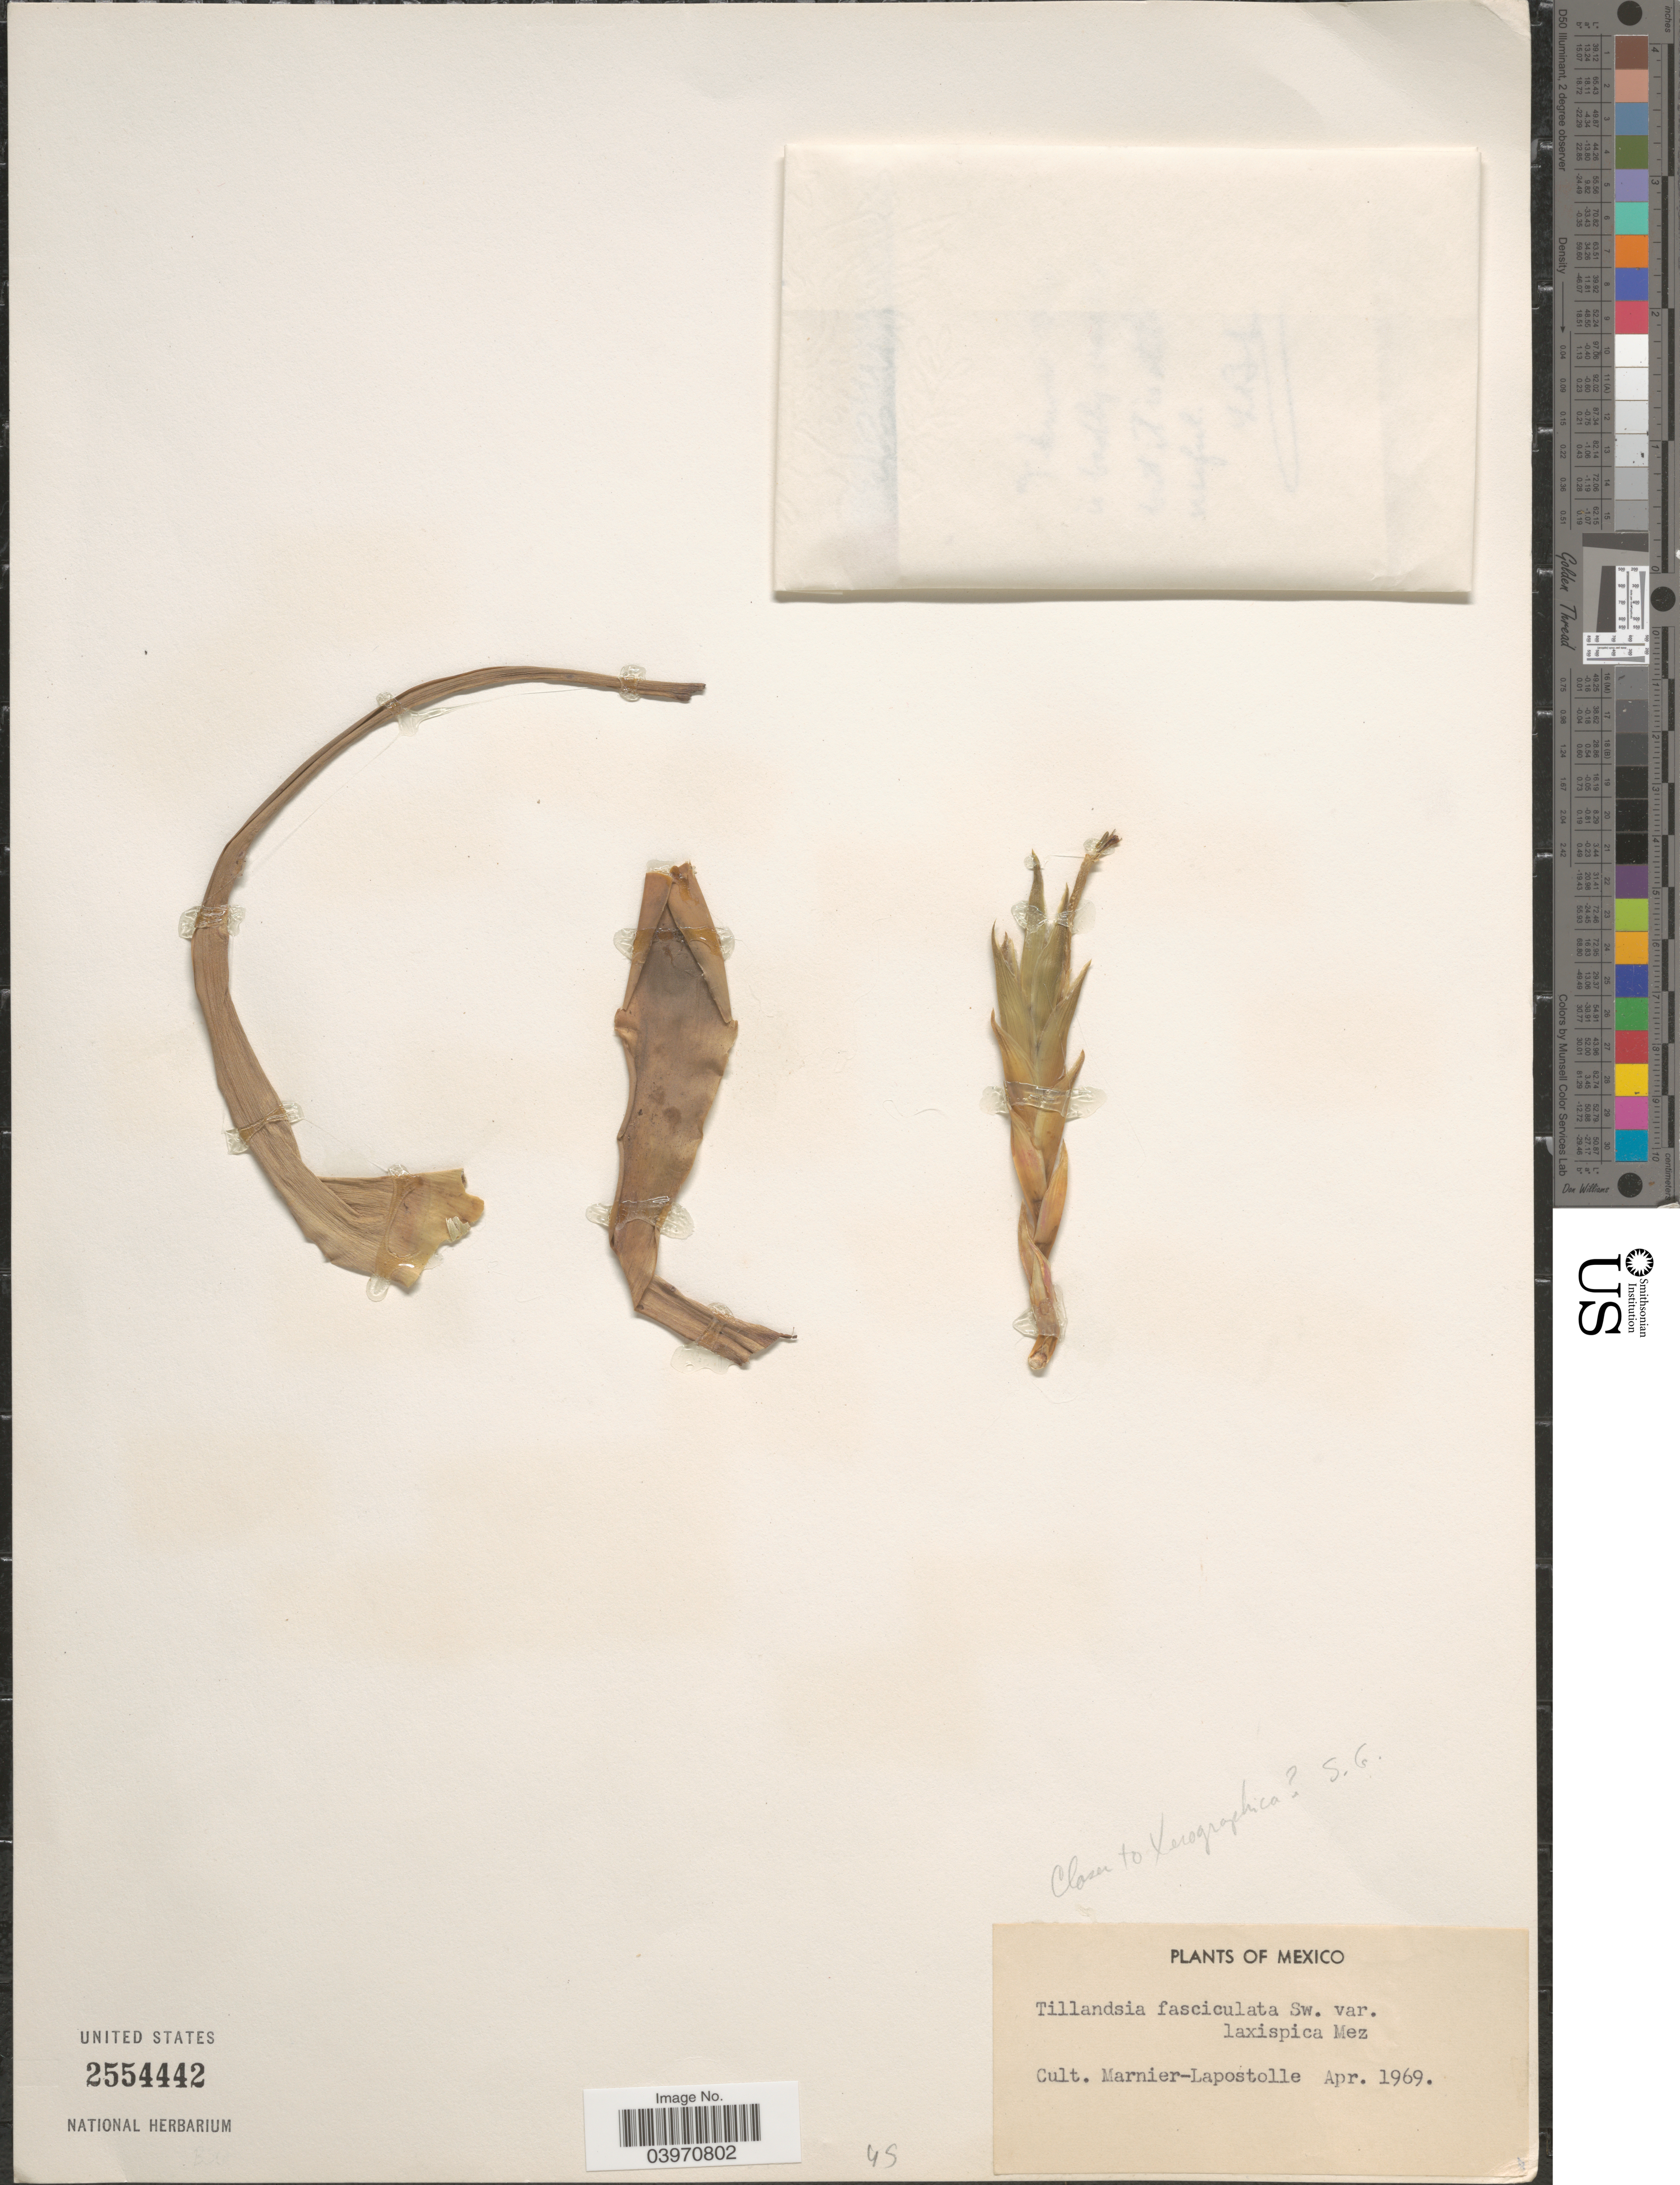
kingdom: Plantae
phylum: Tracheophyta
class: Liliopsida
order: Poales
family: Bromeliaceae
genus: Tillandsia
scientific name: Tillandsia fasciculata var. laxispica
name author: Mez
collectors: -- Marnier-Lapostolle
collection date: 1969-04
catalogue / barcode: US 2554442